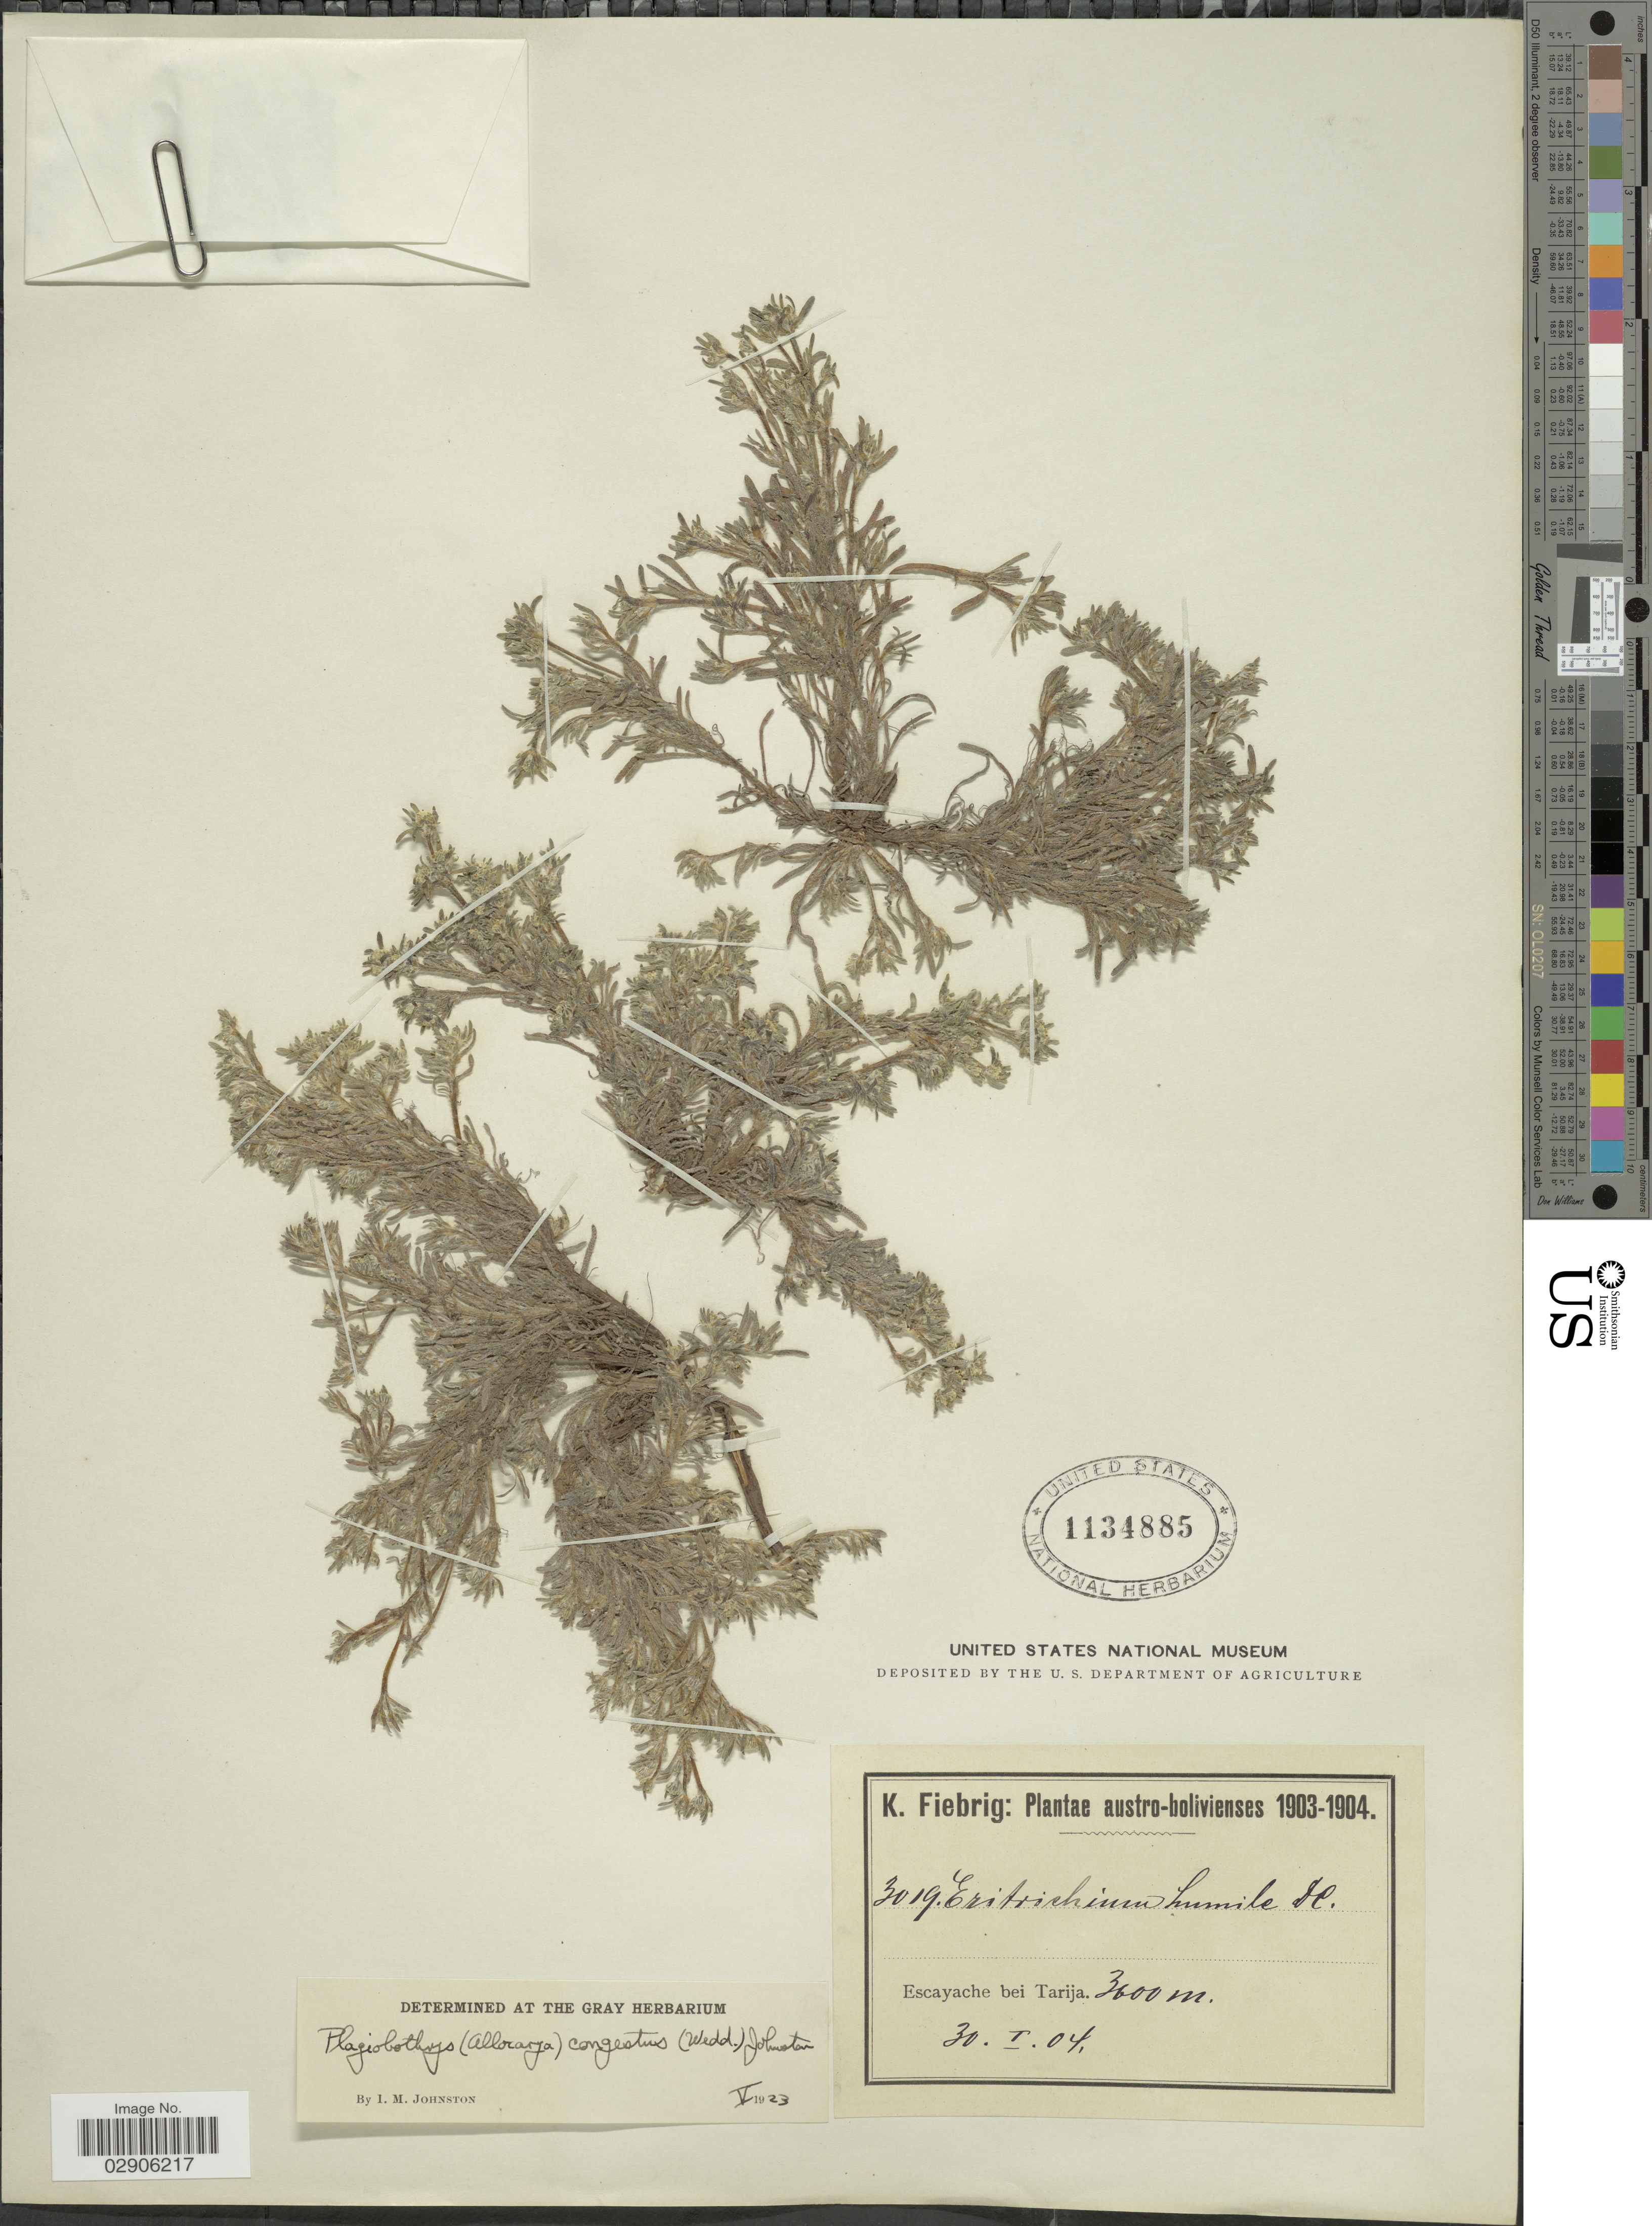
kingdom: Plantae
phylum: Tracheophyta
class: Magnoliopsida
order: Boraginales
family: Boraginaceae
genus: Plagiobothrys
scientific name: Plagiobothrys congestus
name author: (Wedd.) I.M. Johnst.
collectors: K. Fiebrig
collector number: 3019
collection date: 1904-01-30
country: Bolivia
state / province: Tarija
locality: Escayache bei Tarija.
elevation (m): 3600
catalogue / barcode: US 1134885